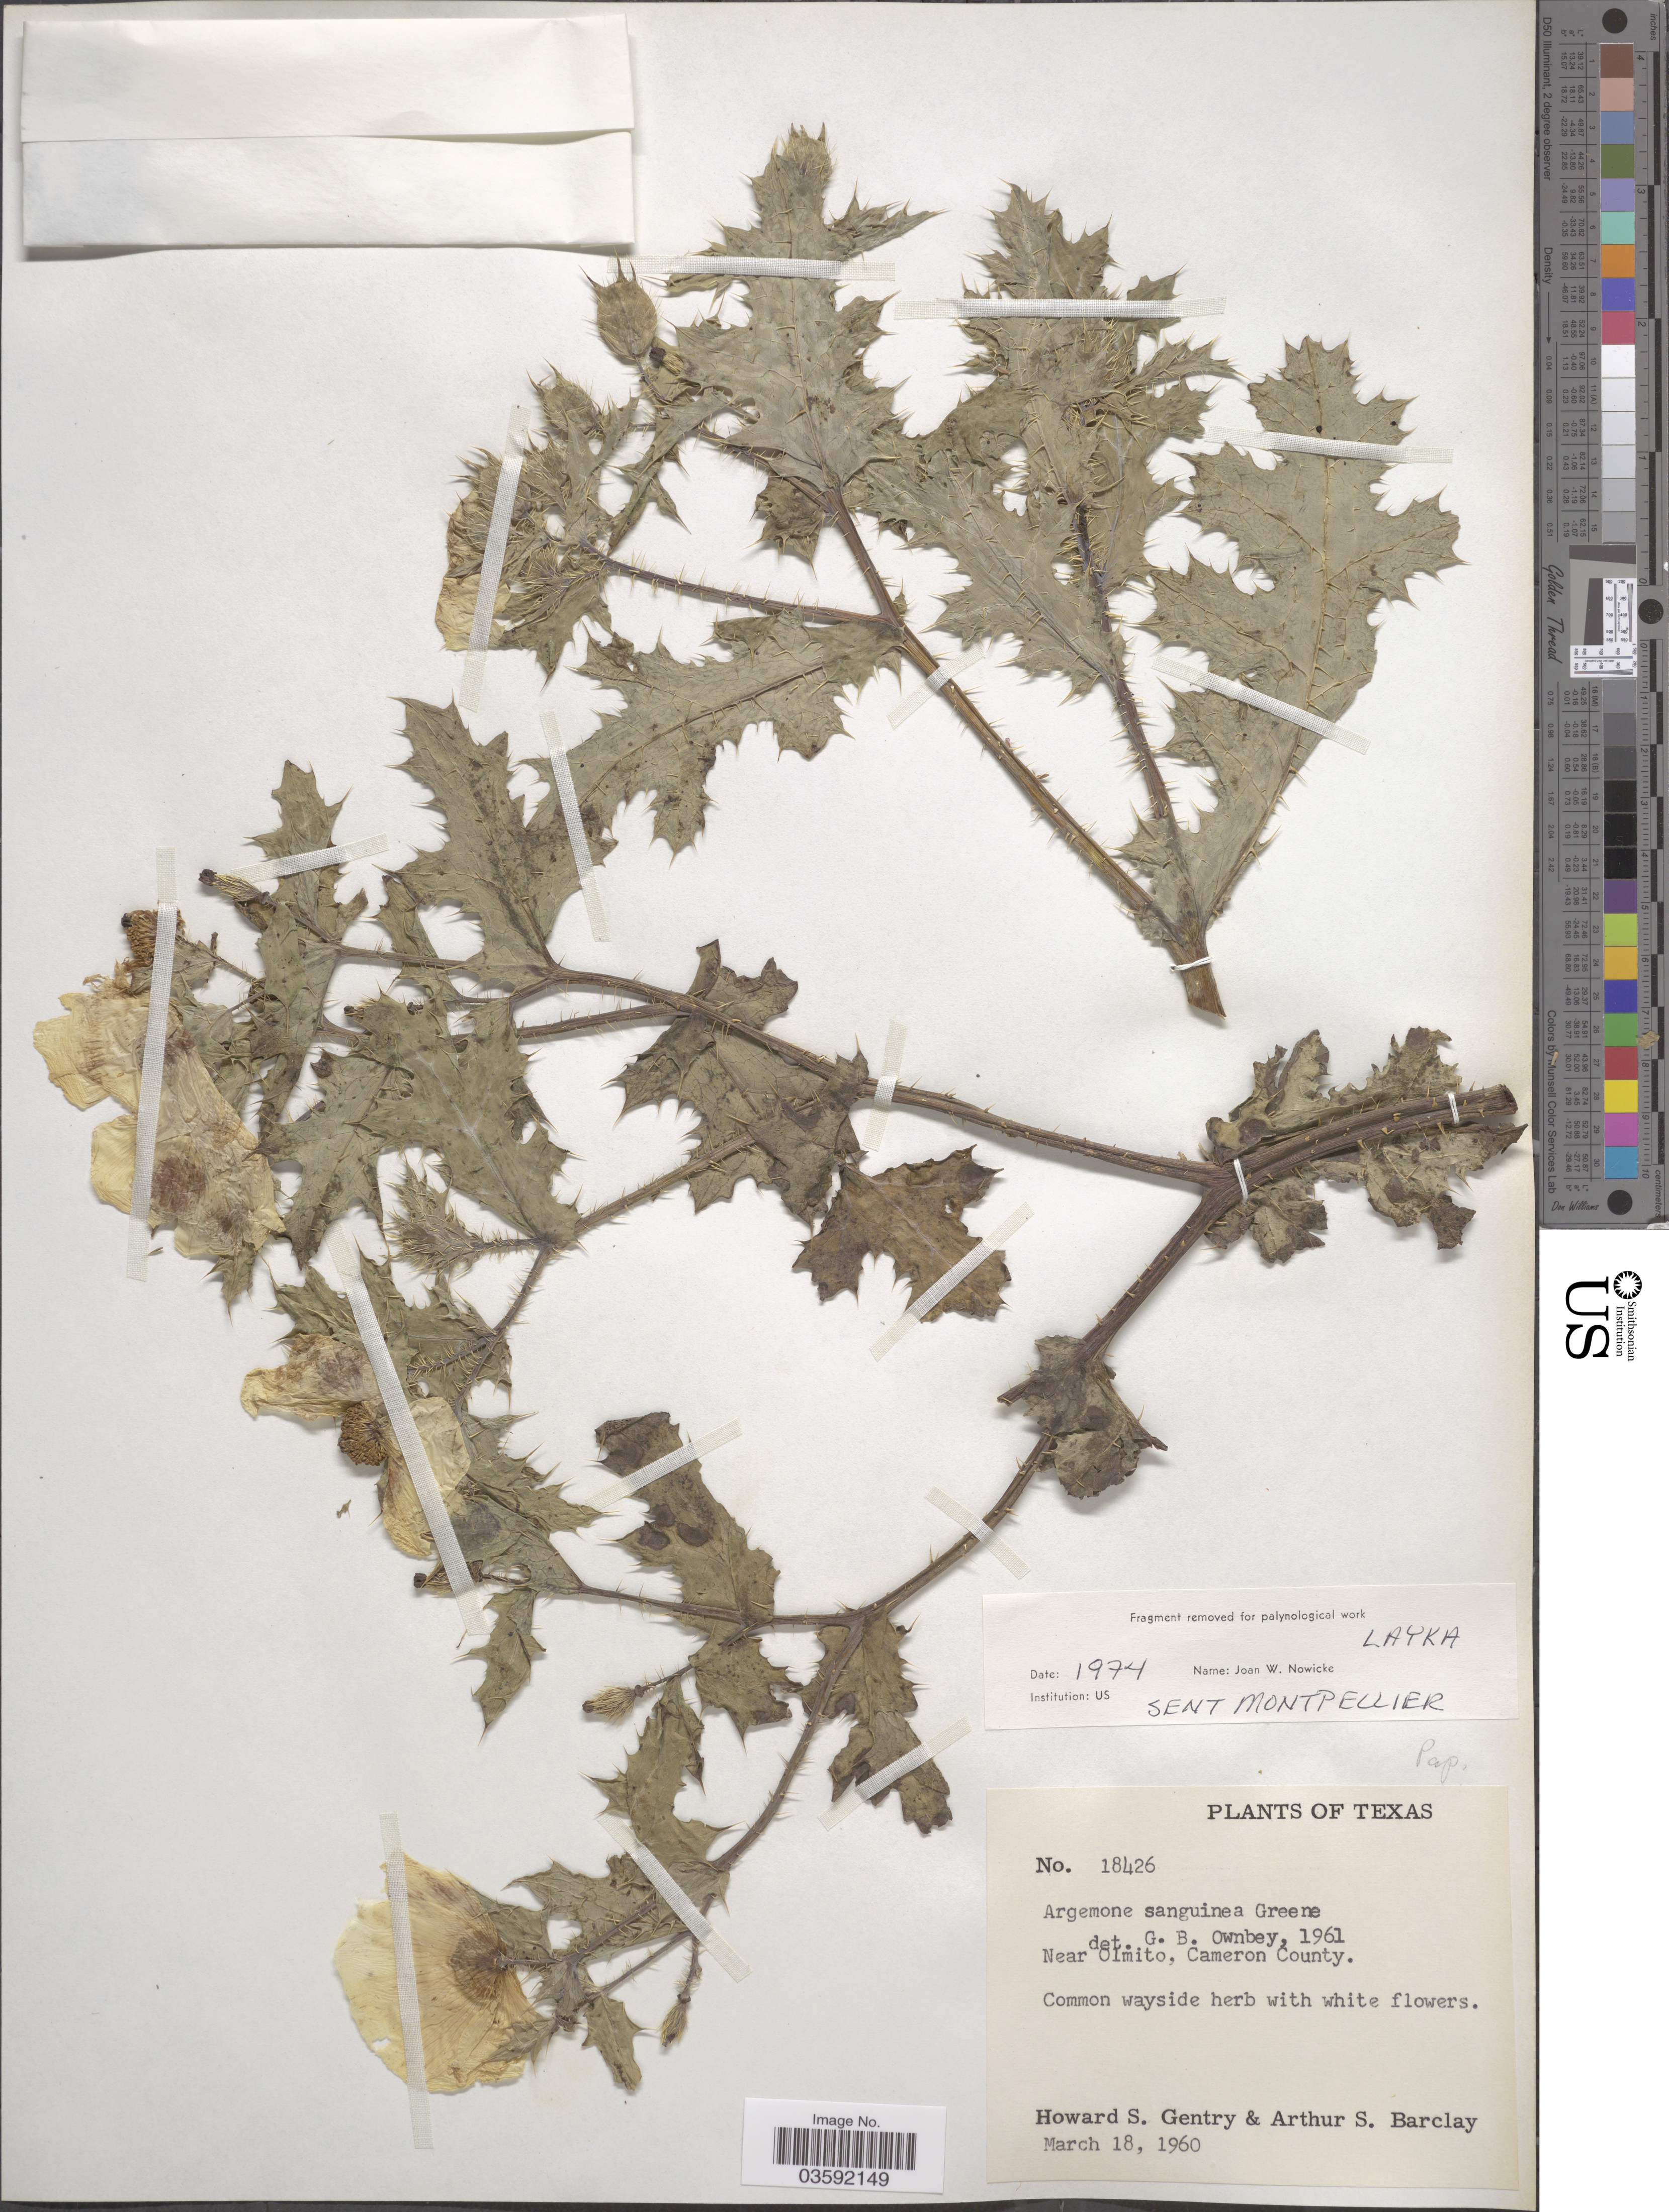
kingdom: Plantae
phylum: Tracheophyta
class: Magnoliopsida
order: Ranunculales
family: Papaveraceae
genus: Argemone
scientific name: Argemone sanguinea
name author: Greene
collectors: H. S. Gentry & A. S. Barclay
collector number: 18426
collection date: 1960-03-18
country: United States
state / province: Texas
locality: Near Olmito, Cameron County.